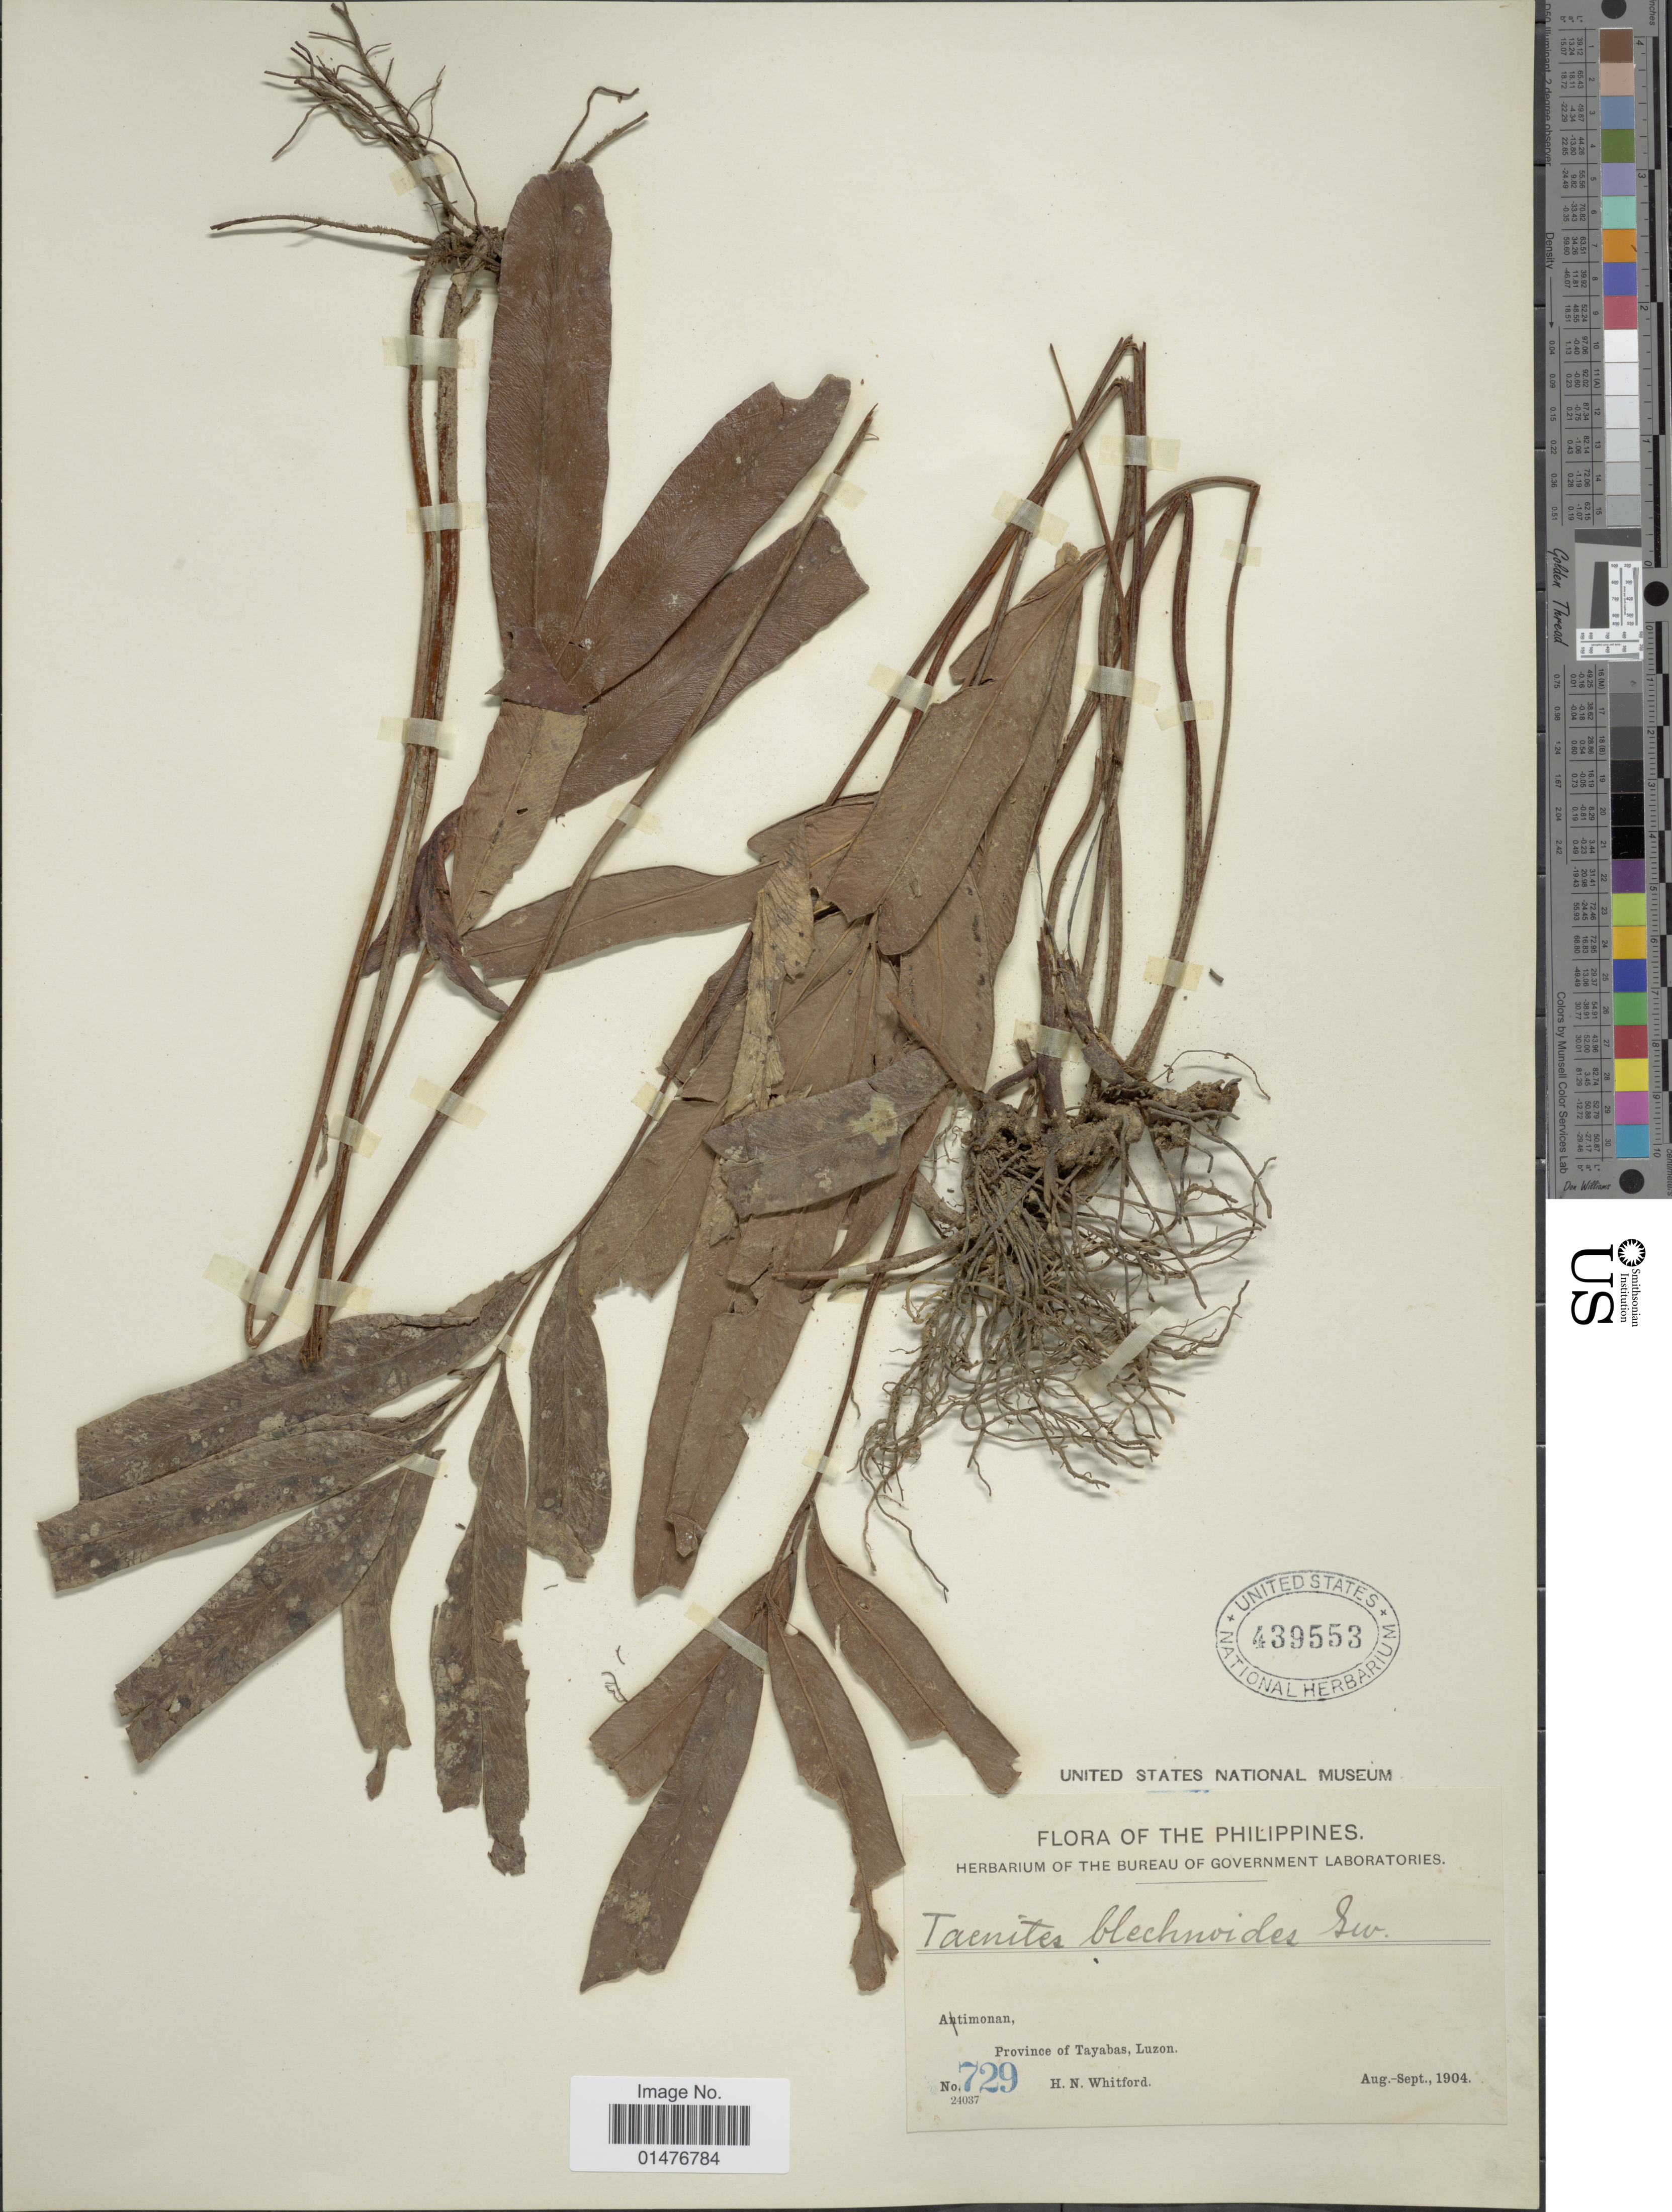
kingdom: Plantae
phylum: Tracheophyta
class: Polypodiopsida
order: Polypodiales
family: Pteridaceae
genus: Taenitis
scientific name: Taenitis blechnoides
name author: (Willd.) Sw.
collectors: H. N. Whitford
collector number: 729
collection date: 1904-08/1904-09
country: Philippines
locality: Province of Tayabas, Luzon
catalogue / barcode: US 439553